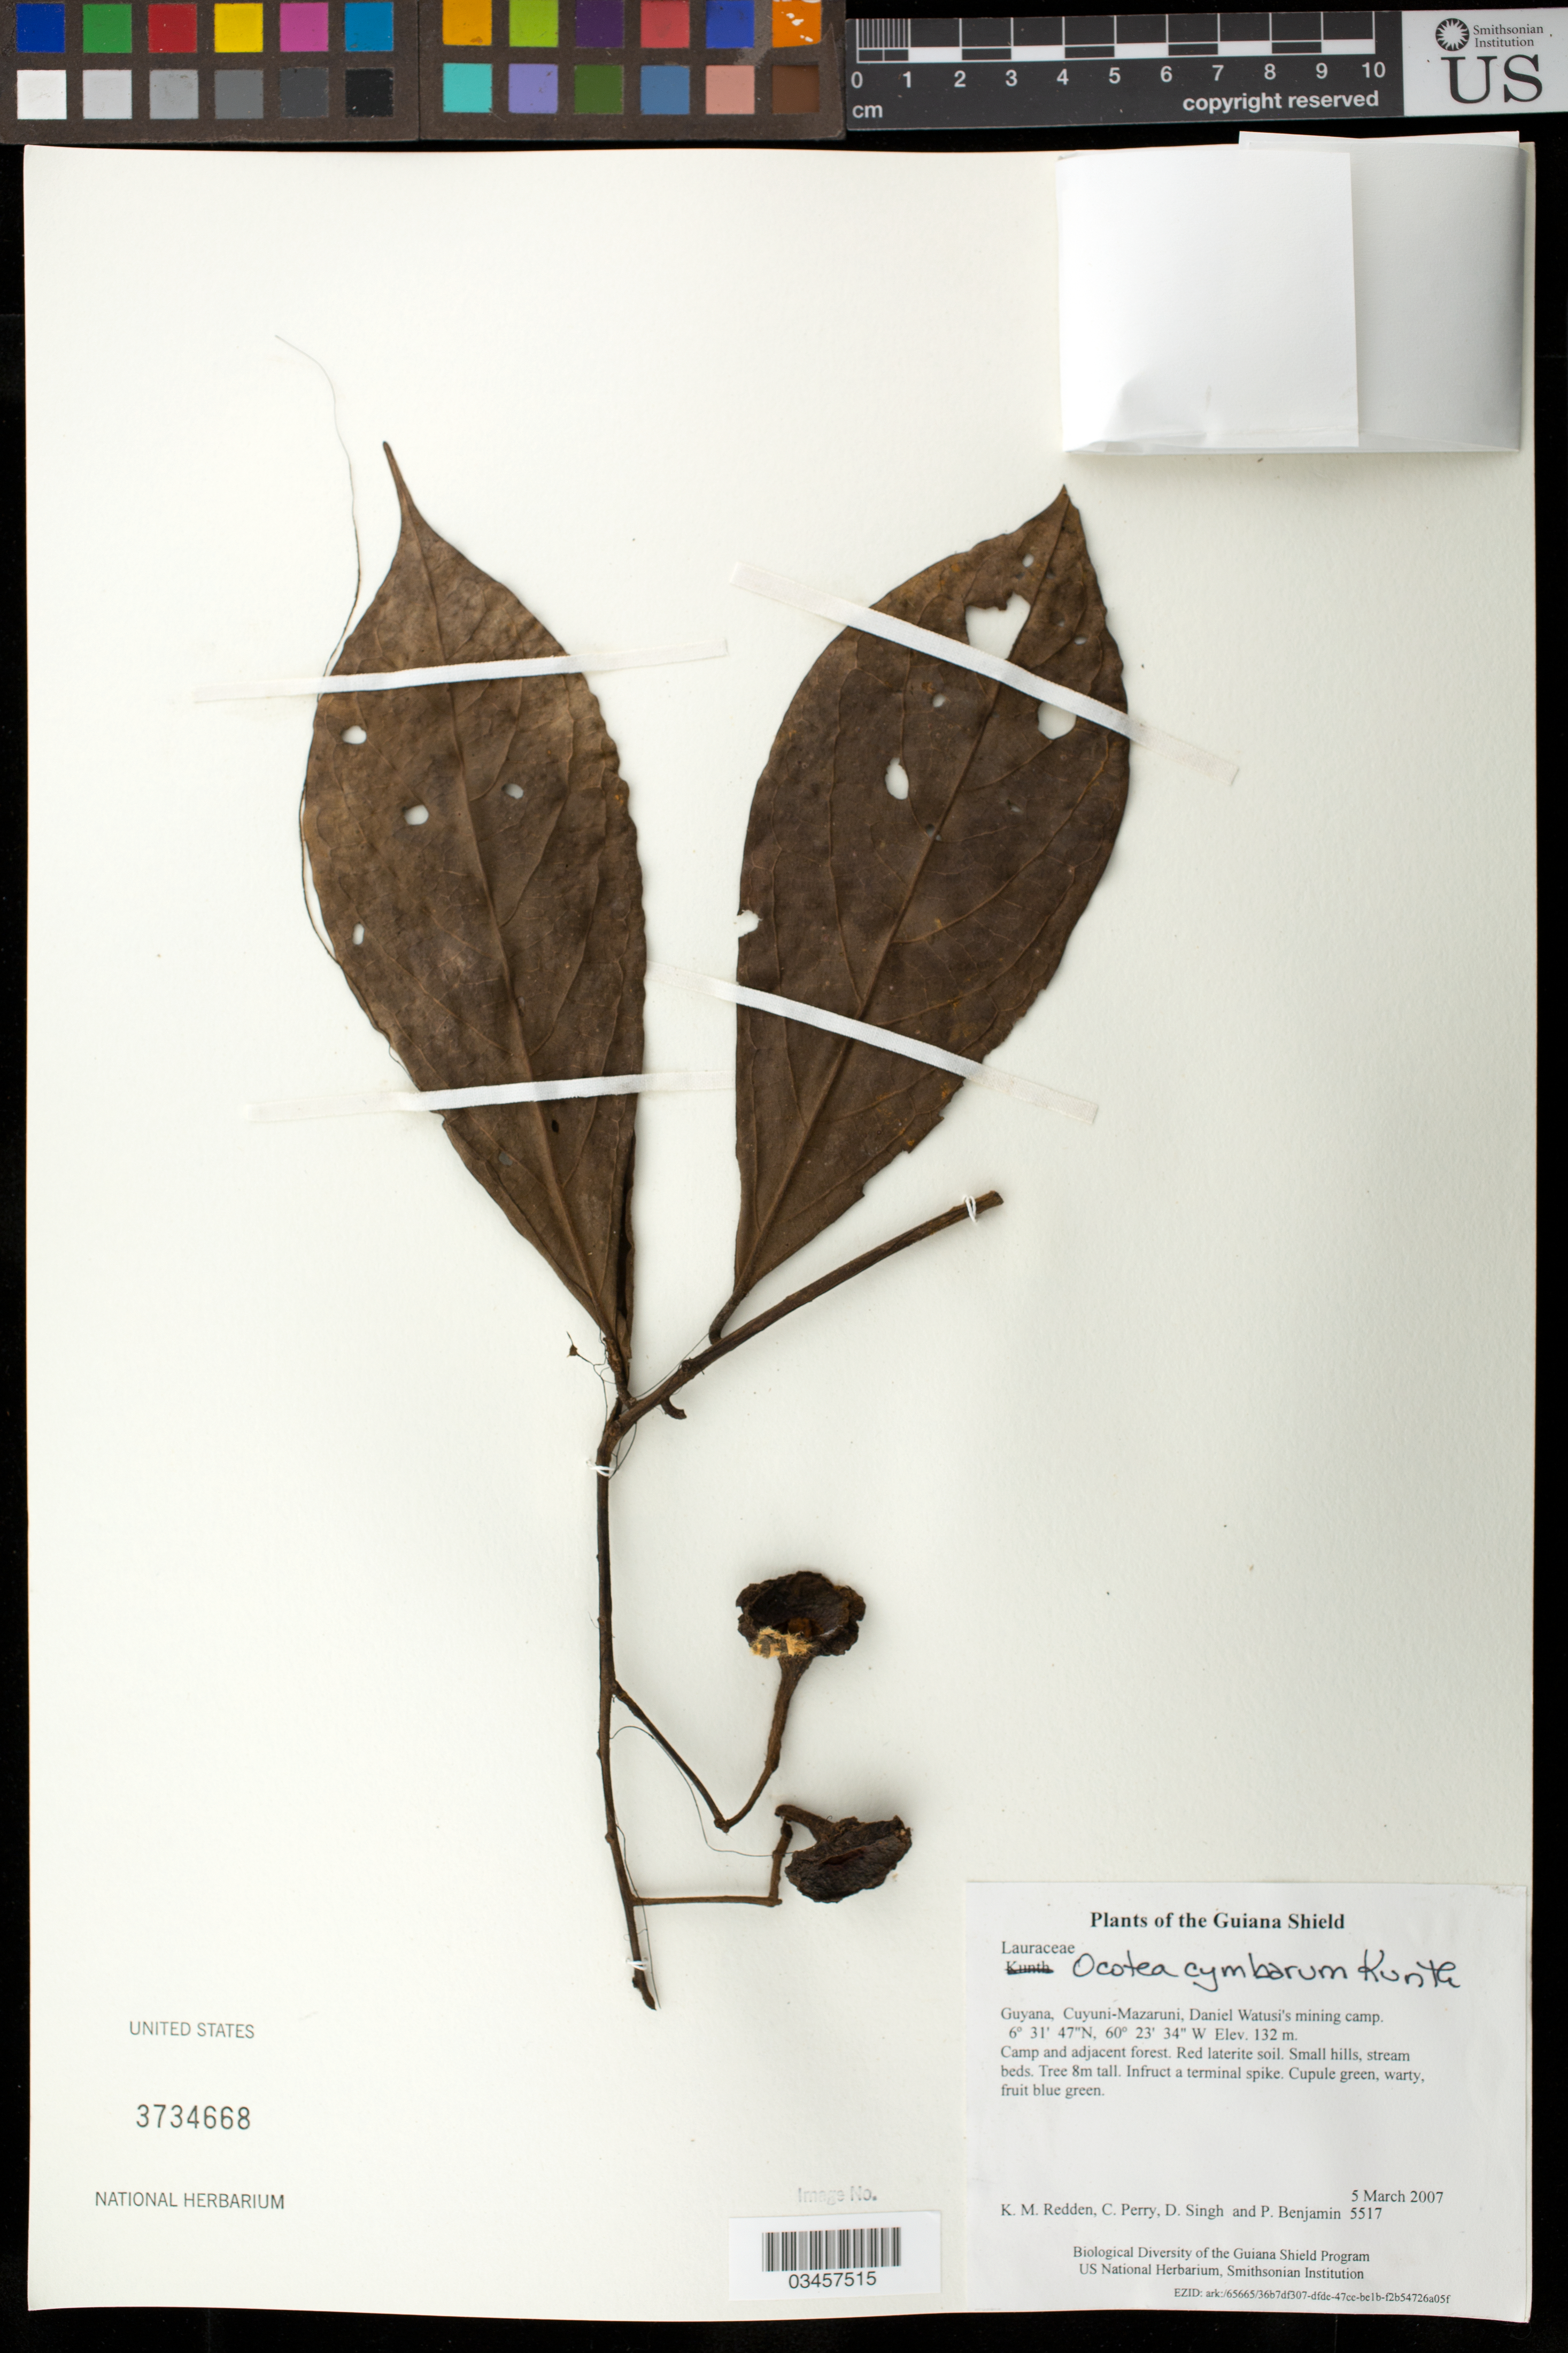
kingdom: Plantae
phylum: Tracheophyta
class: Magnoliopsida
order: Laurales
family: Lauraceae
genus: Ocotea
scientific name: Ocotea cymbarum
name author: Kunth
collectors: K. M. Redden, C. Perry, D. Singh & P. Benjamin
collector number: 5517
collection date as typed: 5 March 2007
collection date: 2007-03-05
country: Guyana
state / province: Cuyuni-Mazaruni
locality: Daniel Watusi's mining camp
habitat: Camp and adjacent forest. Red laterite soil. Small hills, stream beds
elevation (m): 132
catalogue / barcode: US 3734668